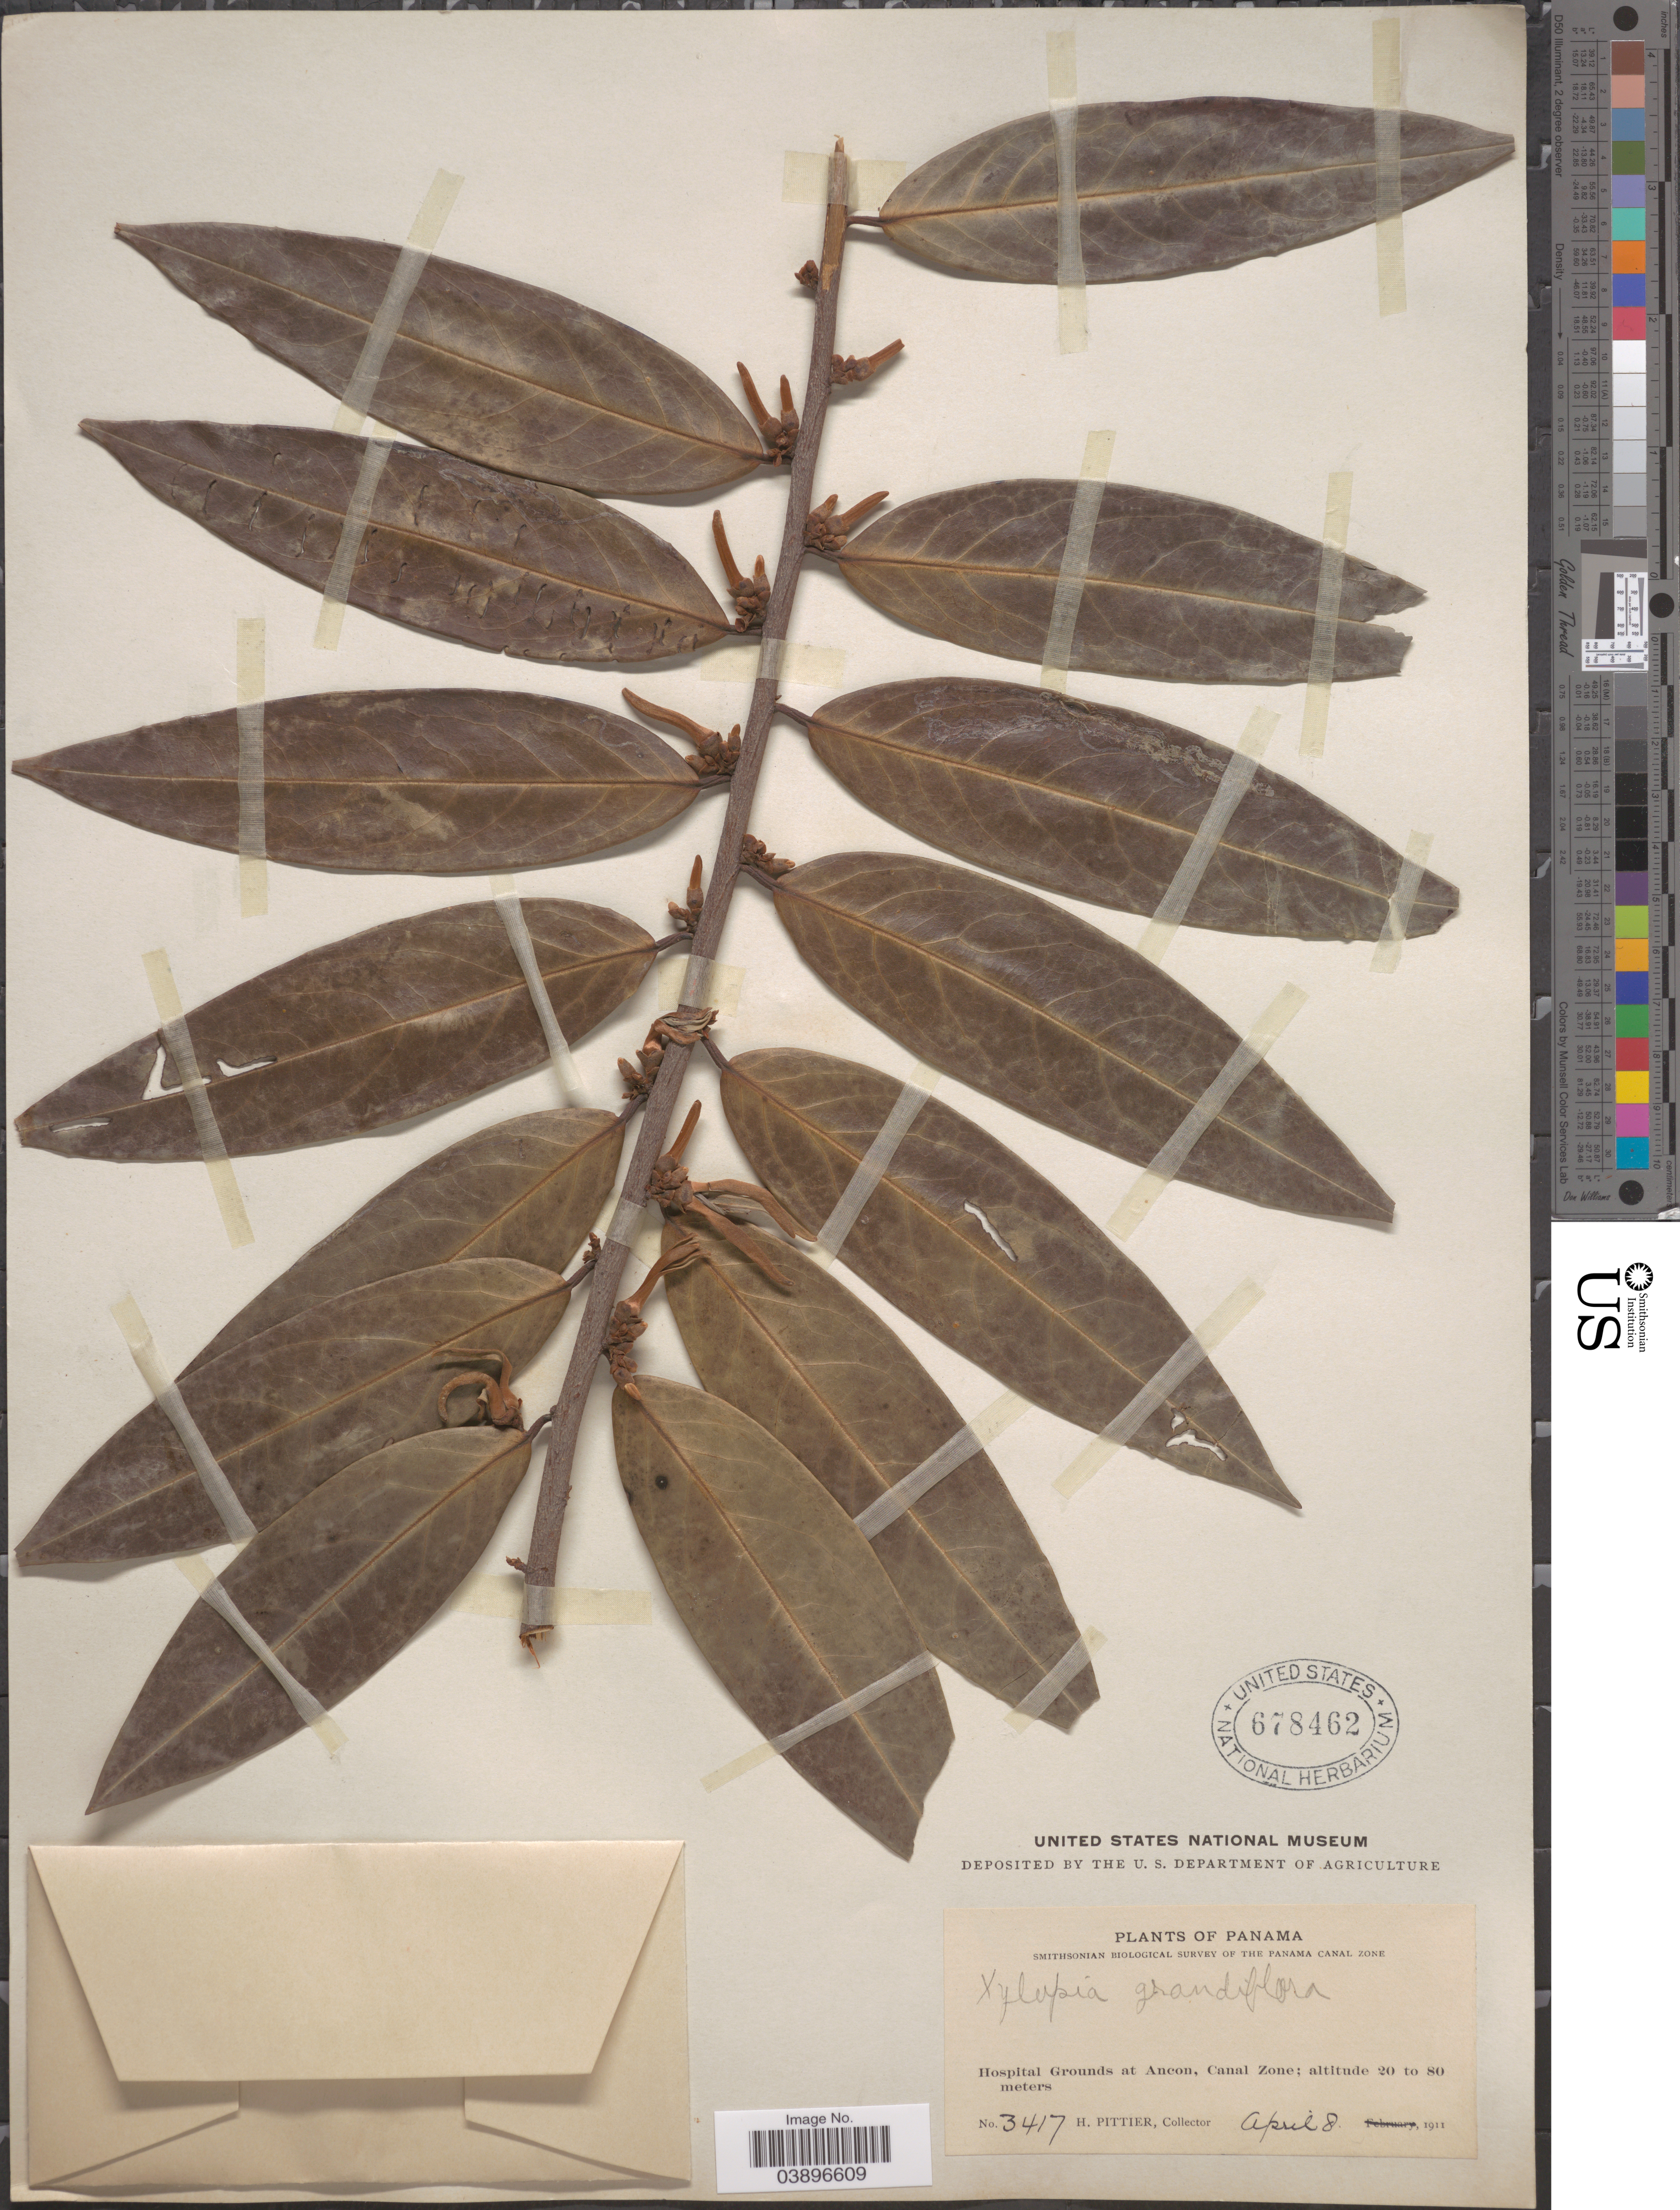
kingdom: Plantae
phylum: Tracheophyta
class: Magnoliopsida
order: Magnoliales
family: Annonaceae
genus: Xylopia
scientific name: Xylopia aromatica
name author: (Lam.) Mart.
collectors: H. F. Pittier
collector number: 3417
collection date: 1911-04-08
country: Panama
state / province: Colón / Panamá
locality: The Panama Canal Zone. Hospital Grounds at Ancon, Canal Zone.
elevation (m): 20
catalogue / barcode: US 678462